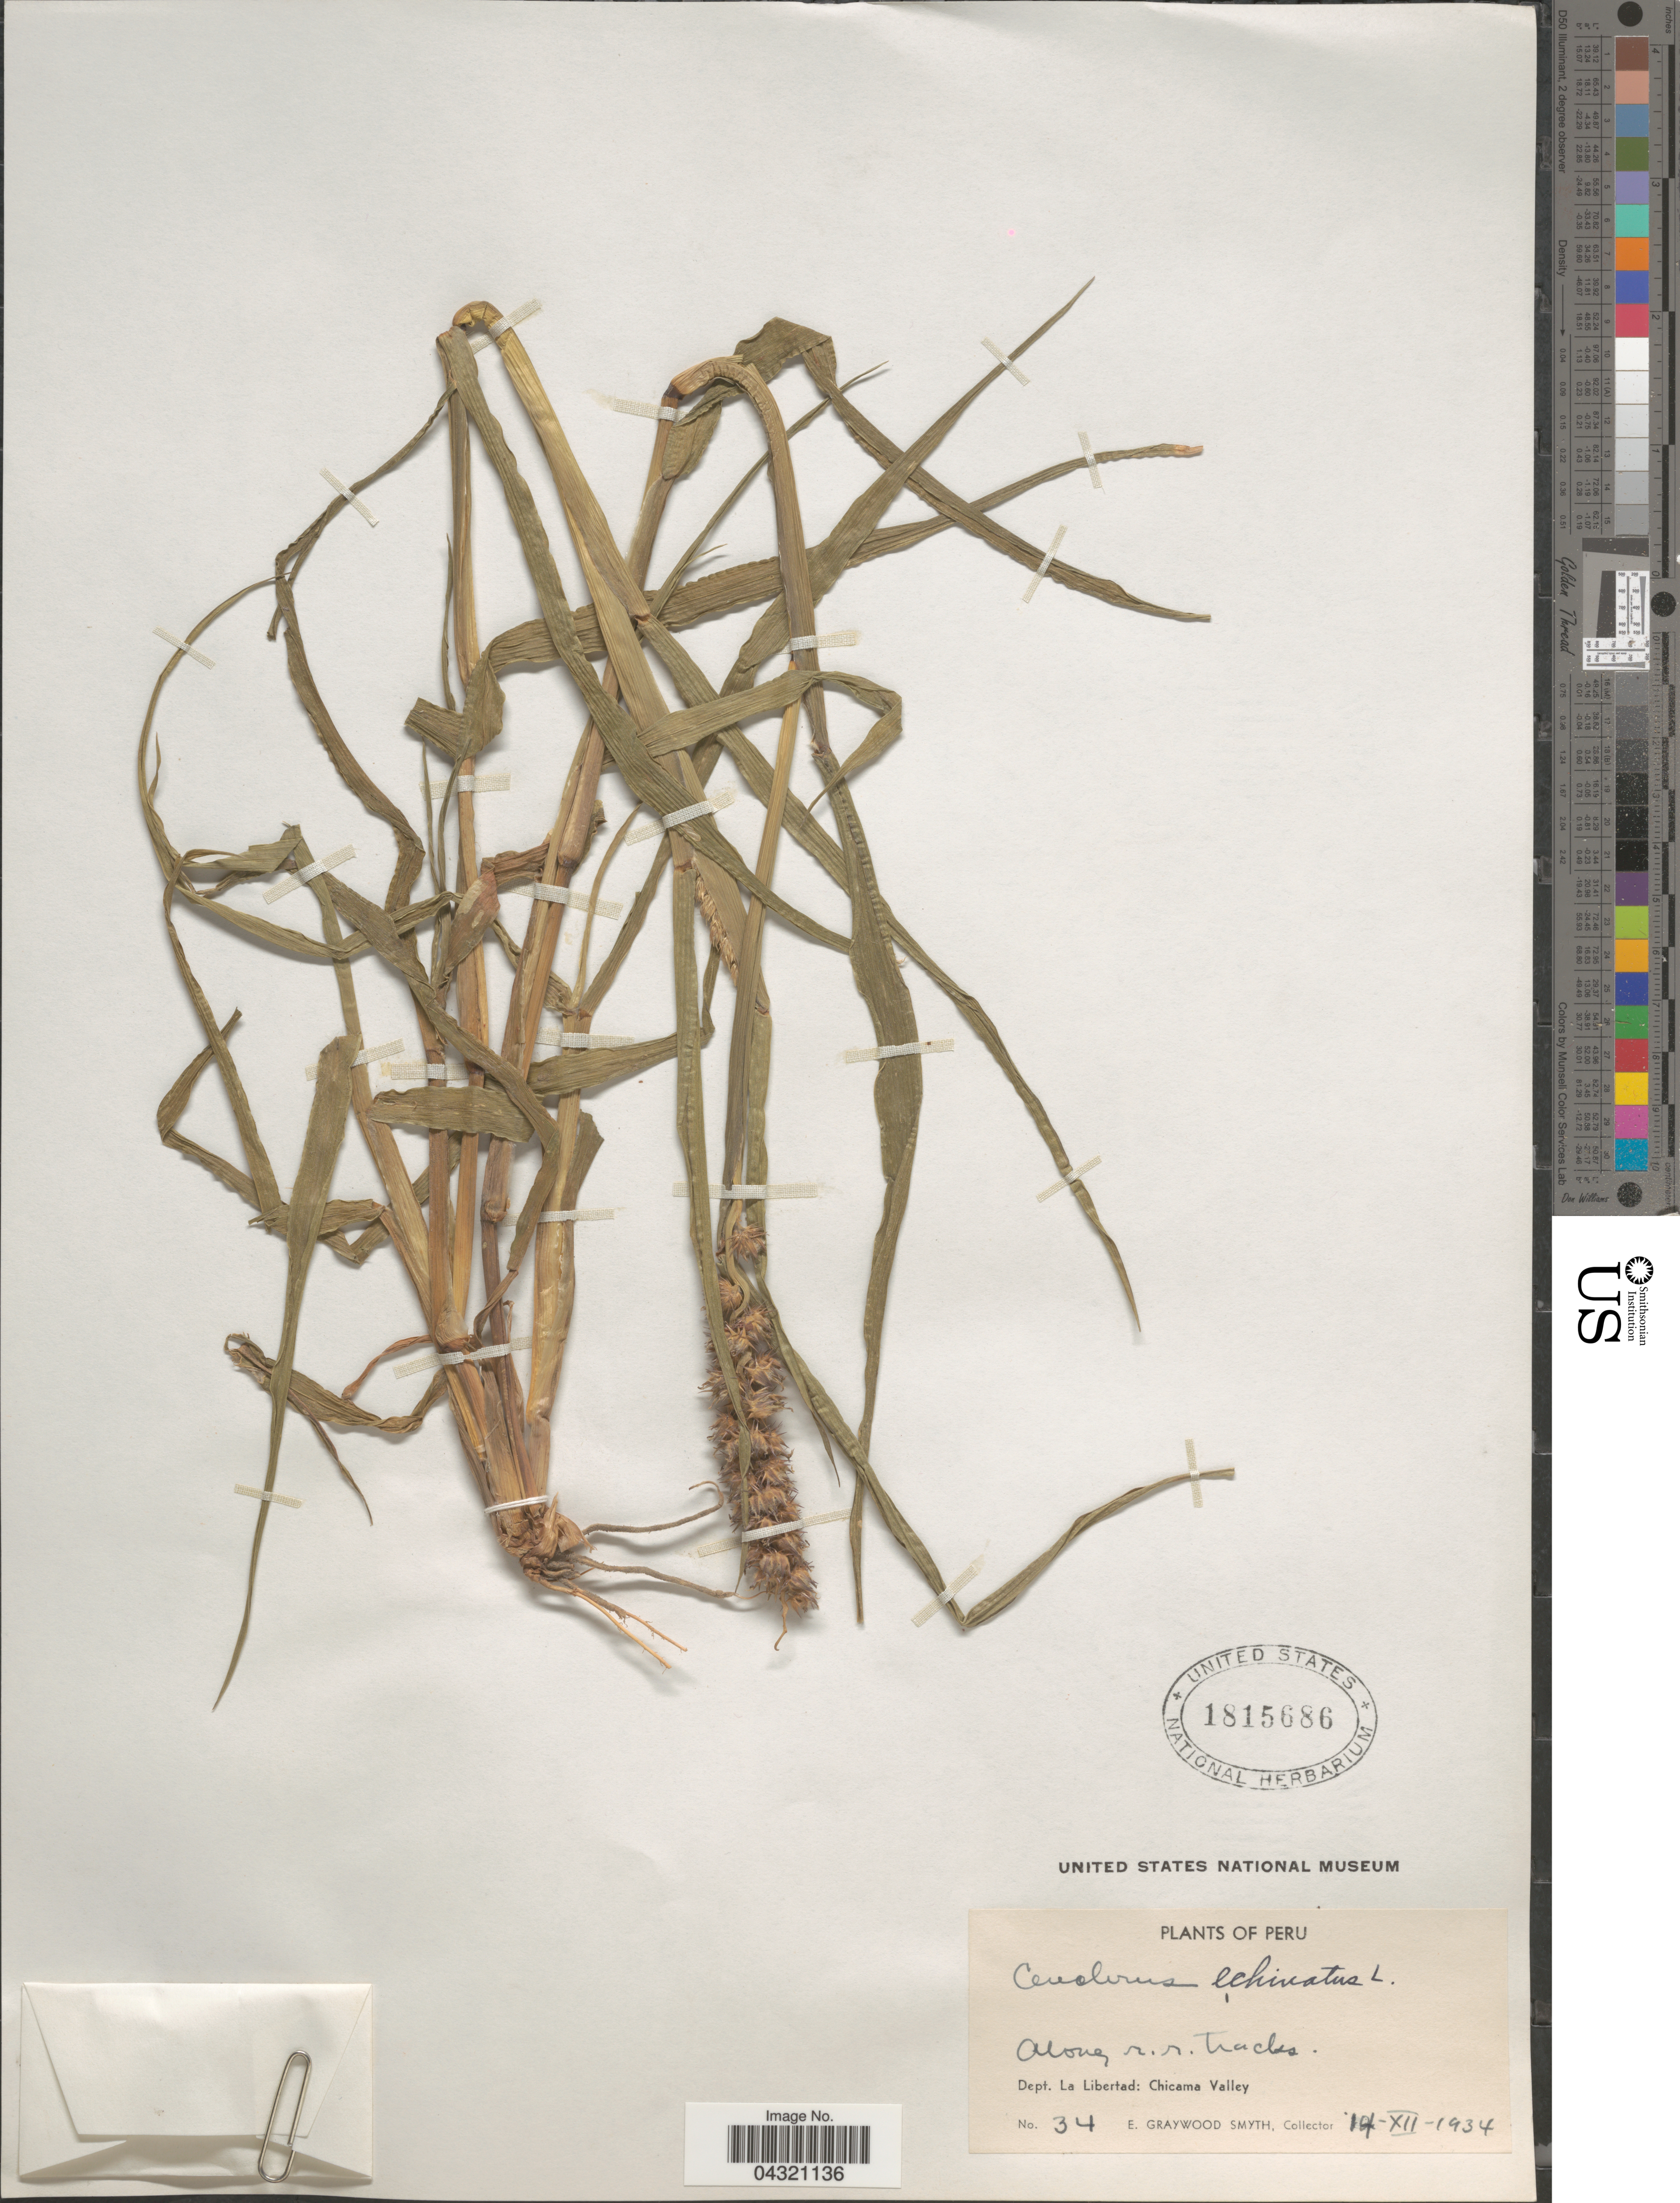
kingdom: Plantae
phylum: Tracheophyta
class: Liliopsida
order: Poales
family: Poaceae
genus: Cenchrus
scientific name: Cenchrus echinatus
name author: L.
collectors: E. G. Smyth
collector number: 34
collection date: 1934-12-14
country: Peru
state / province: La Libertad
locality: Along r.r. tracks. Dept. La Libertad: Chicama Valley.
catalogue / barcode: US 1815686